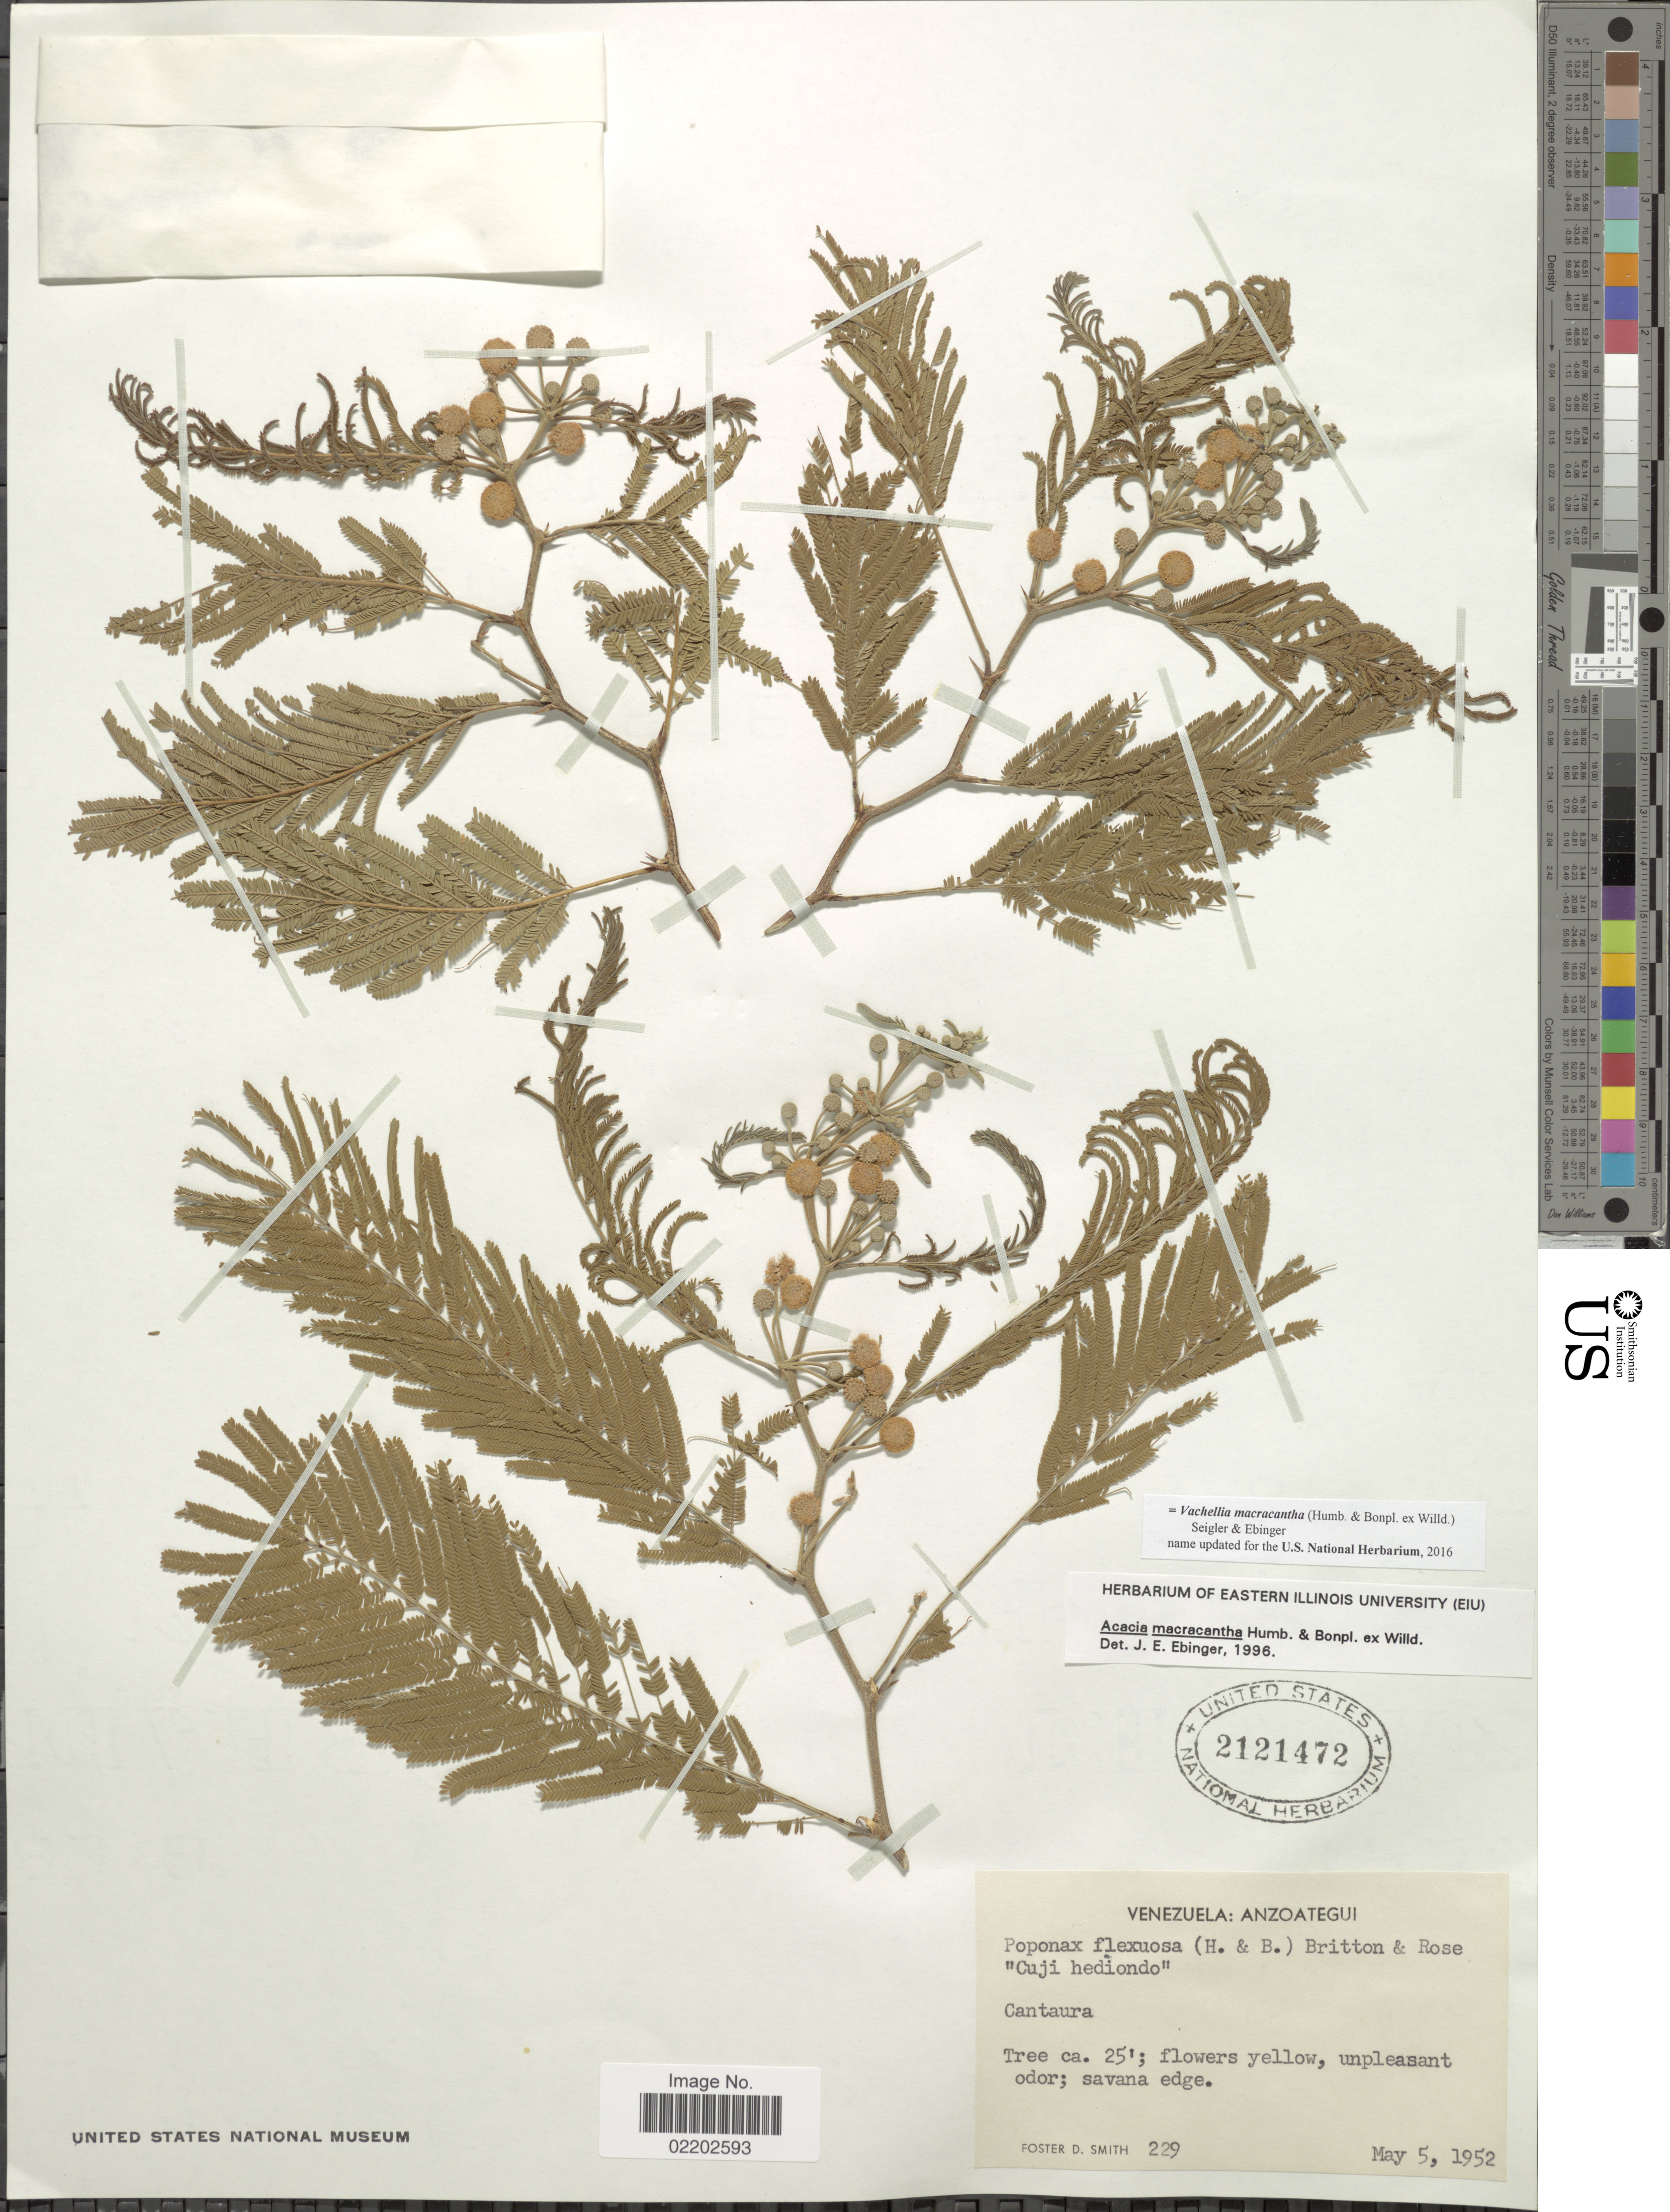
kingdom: Plantae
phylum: Tracheophyta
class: Magnoliopsida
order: Fabales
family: Fabaceae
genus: Vachellia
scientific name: Vachellia macracantha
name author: (Humb. & Bonpl. ex Willd.) Seigler & Ebinger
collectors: F. Smith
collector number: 229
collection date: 1952-05-05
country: Venezuela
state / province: Anzoategui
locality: Cantaura, savana edge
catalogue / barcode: US 2121472